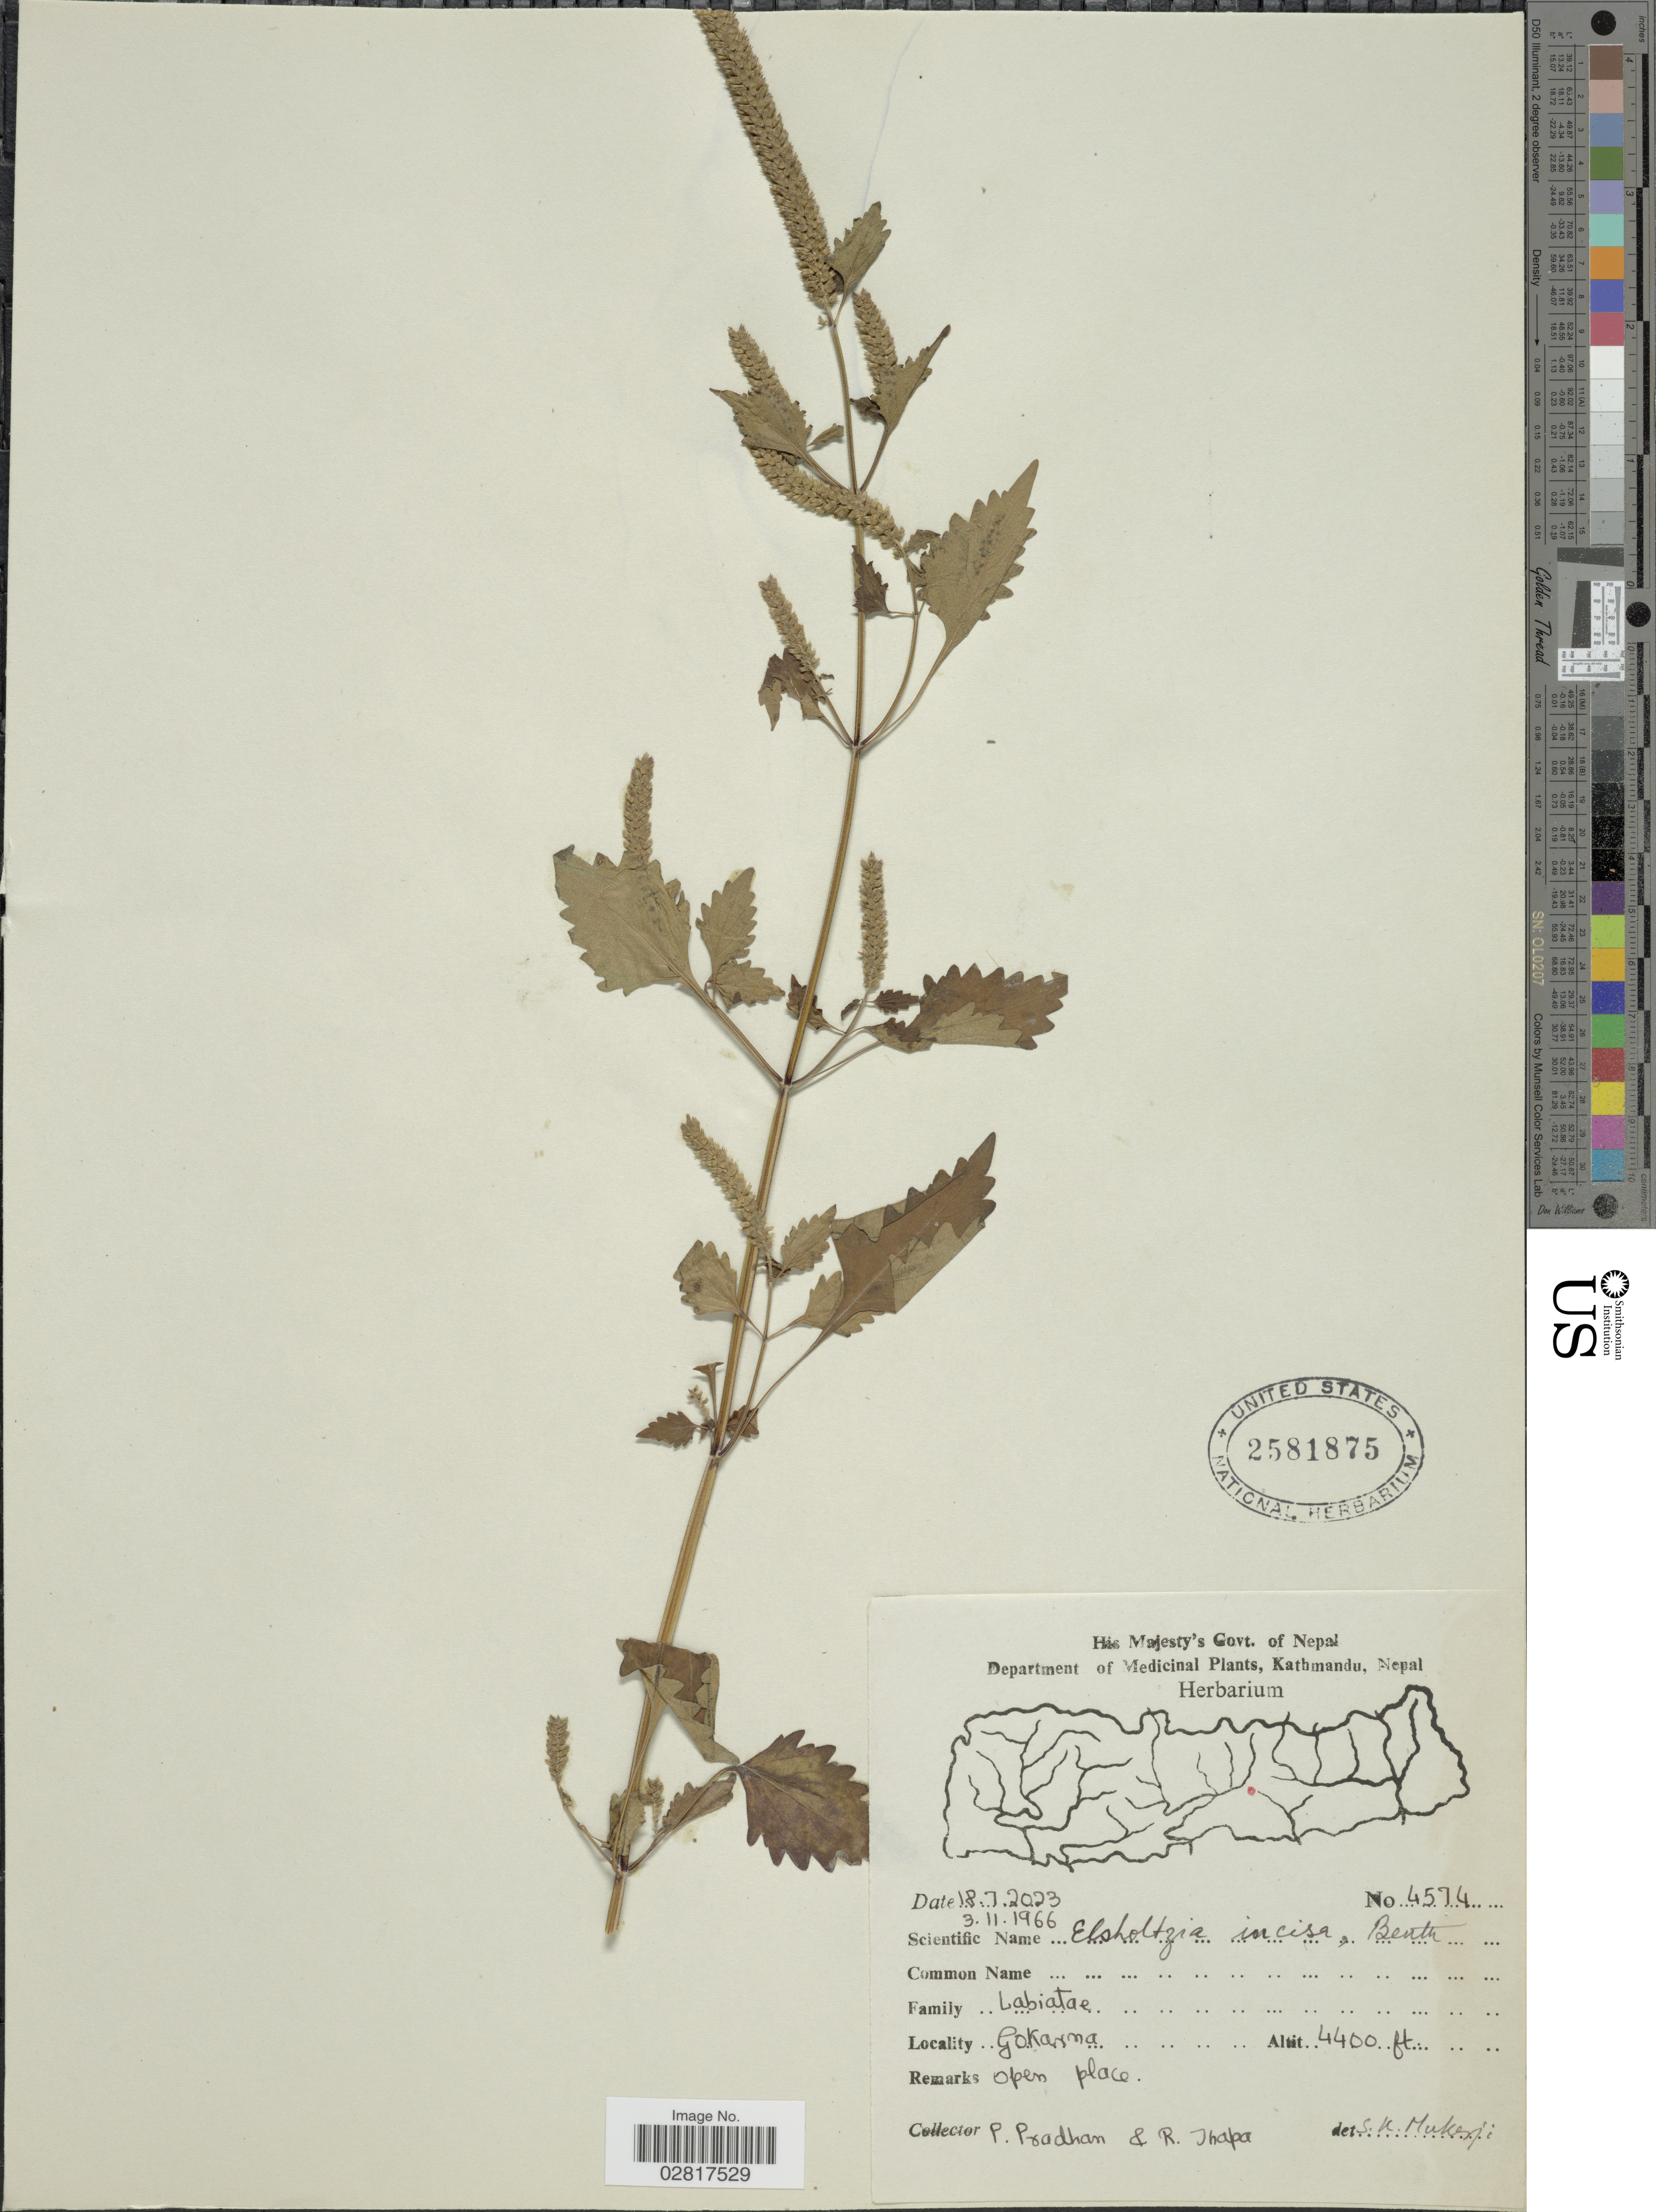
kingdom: Plantae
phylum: Tracheophyta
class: Magnoliopsida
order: Lamiales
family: Lamiaceae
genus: Elsholtzia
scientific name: Elsholtzia incisa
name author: Benth.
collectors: P. Pradhan & R. Thapa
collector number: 4574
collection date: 1966-11-03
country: Nepal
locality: Gokarna.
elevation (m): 1341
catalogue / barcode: US 2581875